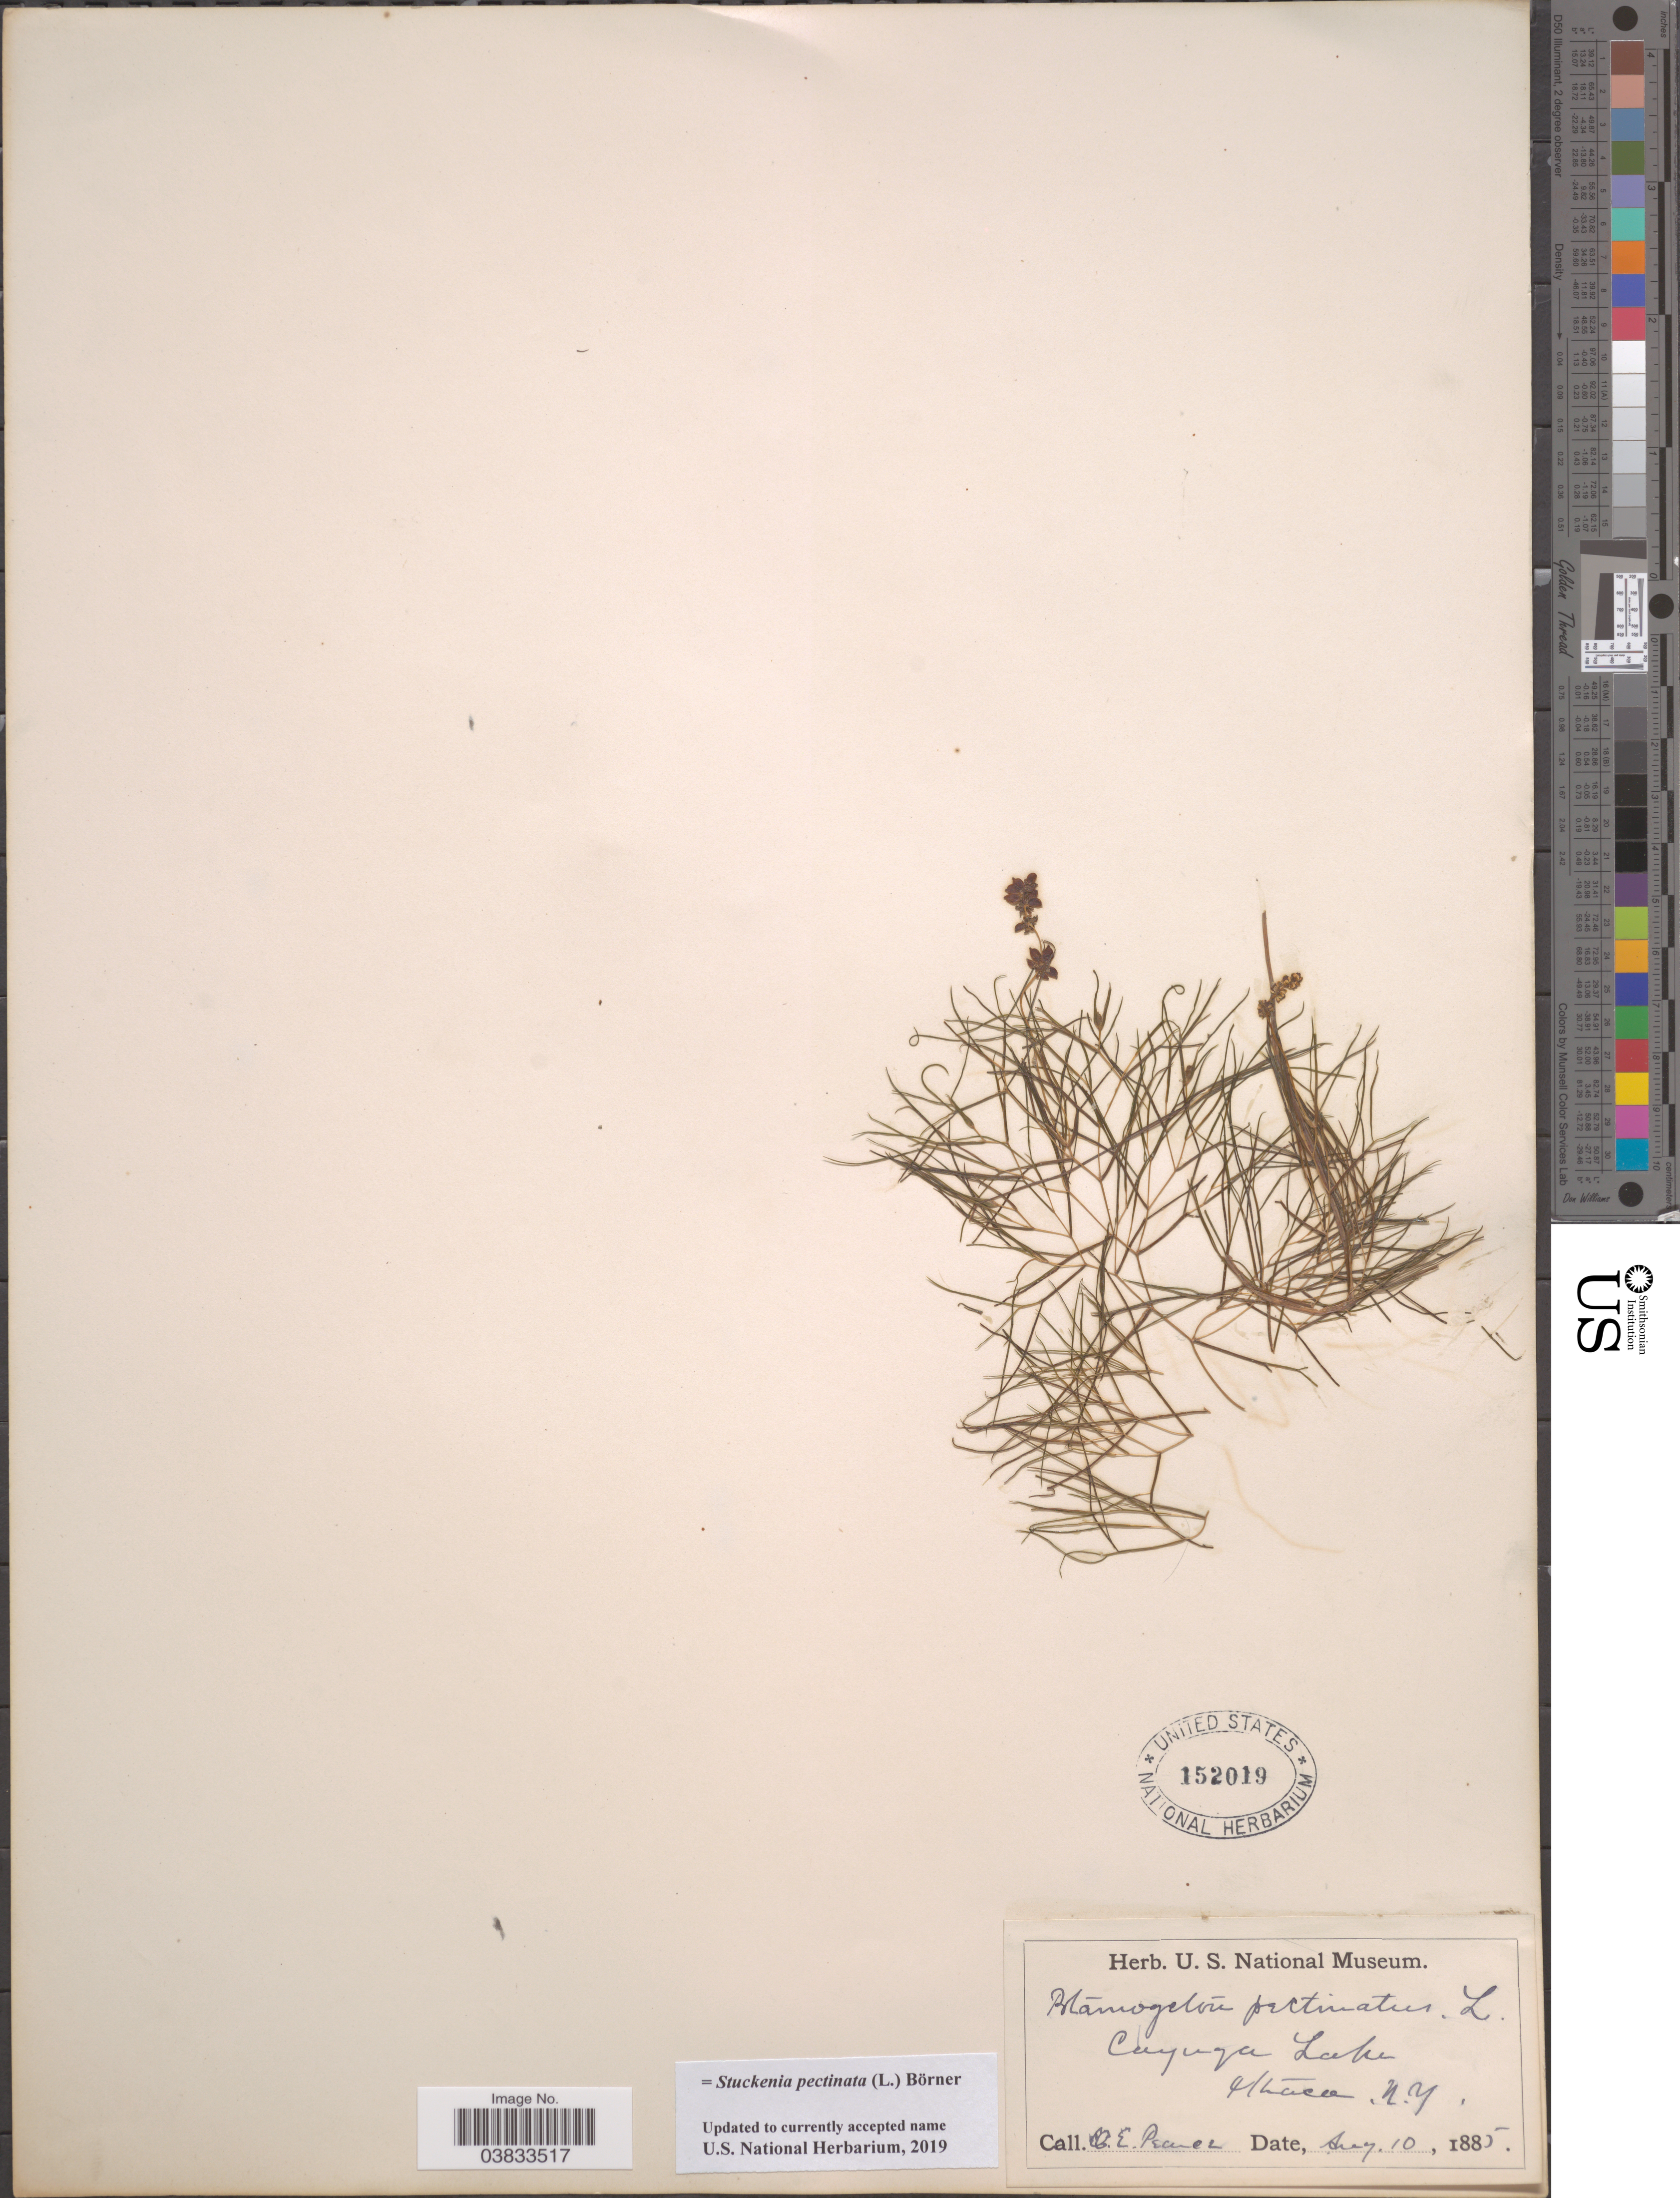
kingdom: Plantae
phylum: Tracheophyta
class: Liliopsida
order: Alismatales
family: Potamogetonaceae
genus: Stuckenia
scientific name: Stuckenia pectinata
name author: (L.) Börner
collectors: O. E. Pearce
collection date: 1885-08-10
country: United States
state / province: New York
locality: Cayuga Lake. Ithaca.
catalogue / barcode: US 152019